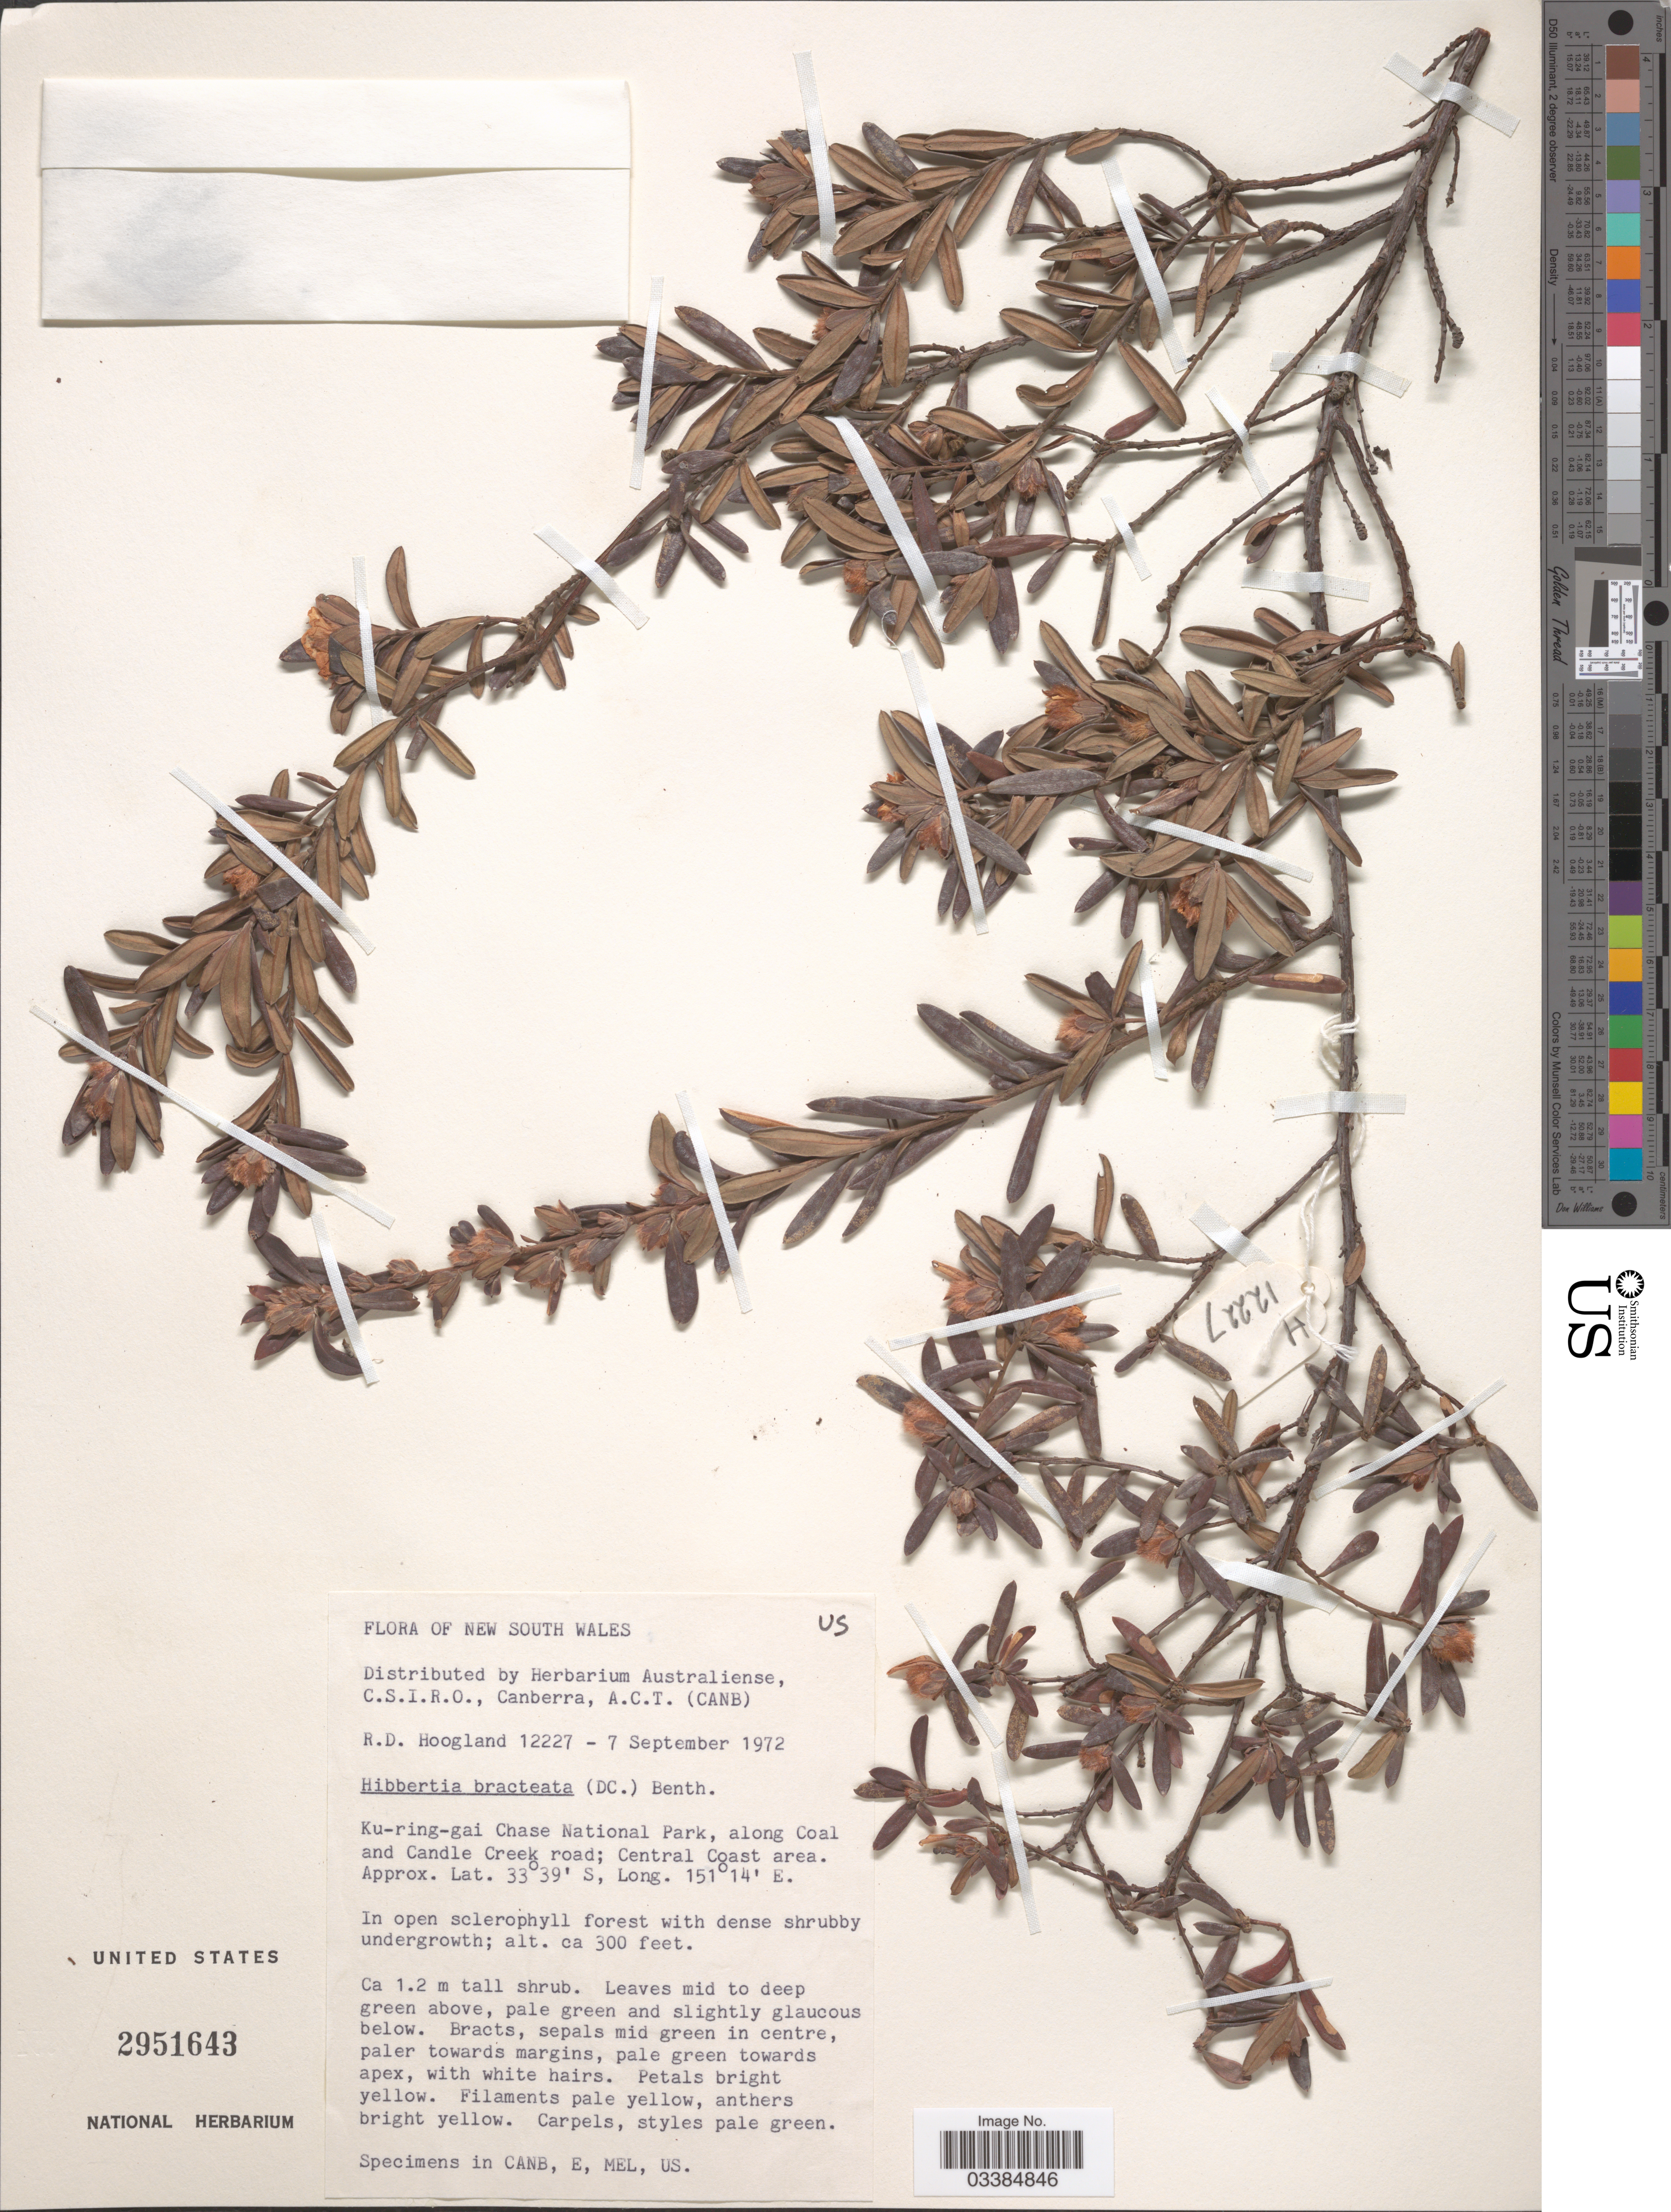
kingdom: Plantae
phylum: Tracheophyta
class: Magnoliopsida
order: Dilleniales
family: Dilleniaceae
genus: Hibbertia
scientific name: Hibbertia bracteata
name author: Benth.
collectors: R. D. Hoogland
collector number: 12227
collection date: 1972-09-07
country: Australia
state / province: New South Wales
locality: Ku-ring-gai Chase National Park, along Coal and Candle Creek road; Central Coast area.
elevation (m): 91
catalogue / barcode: US 2951643